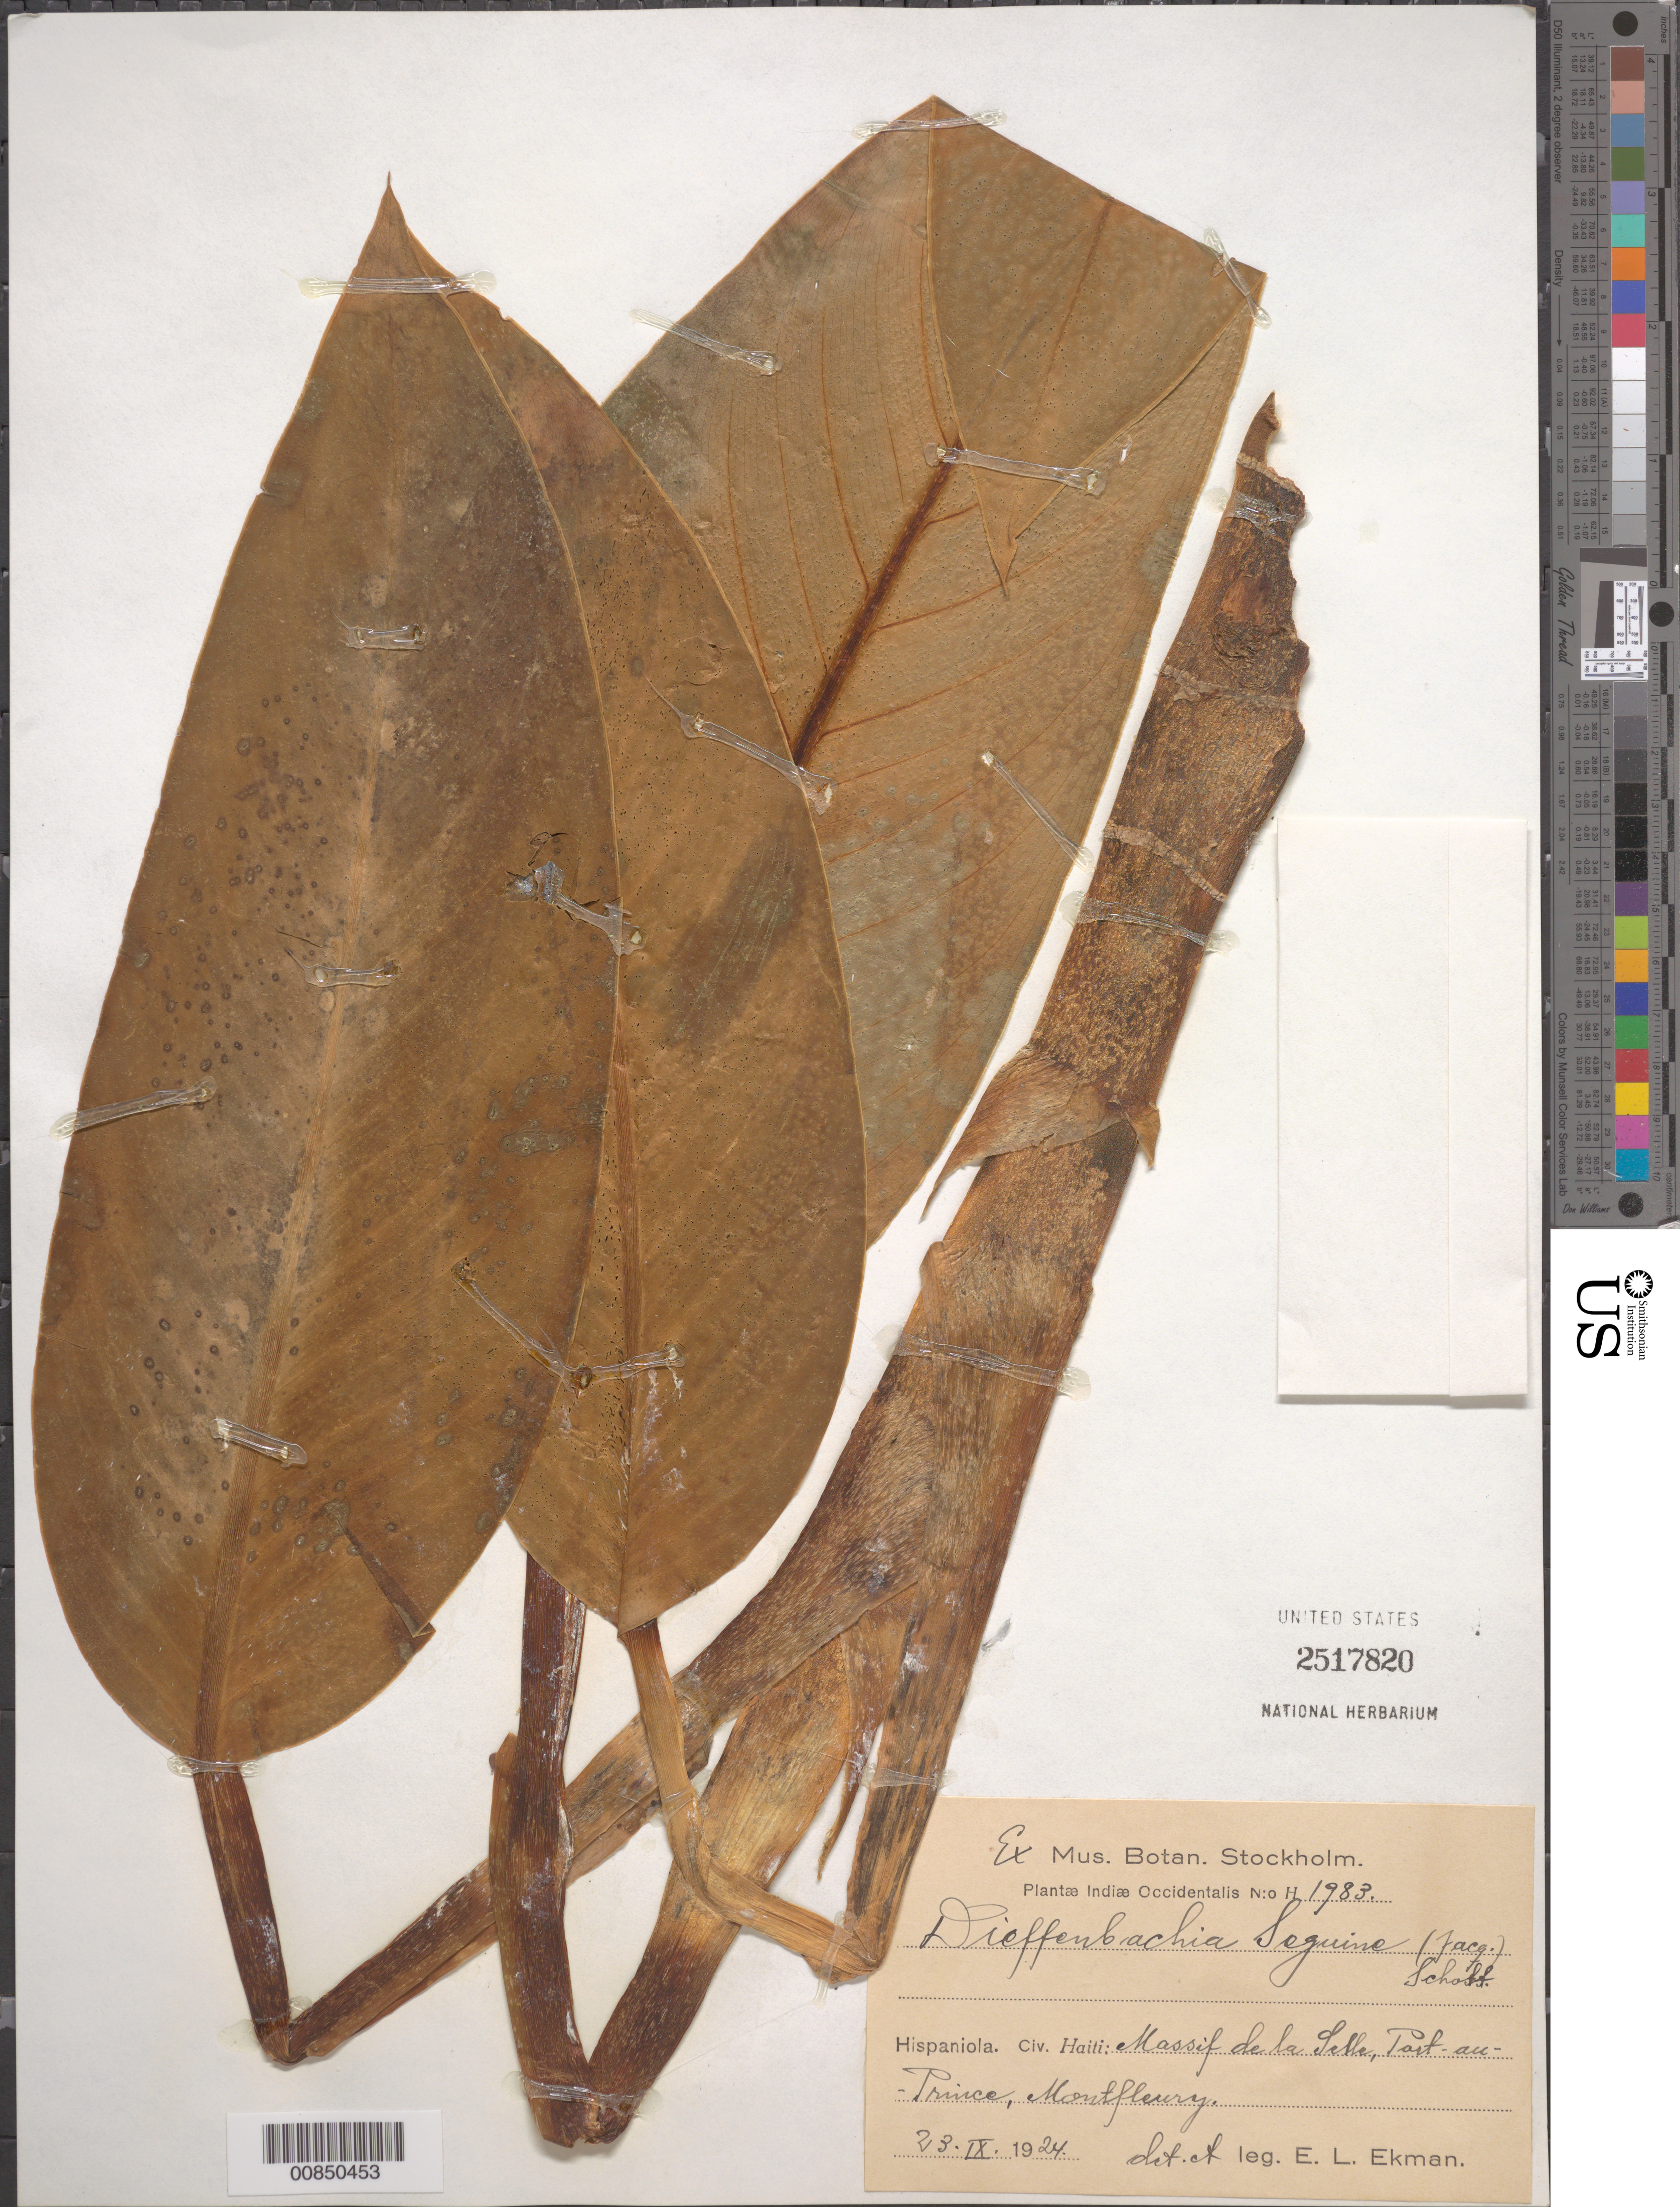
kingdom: Plantae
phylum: Tracheophyta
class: Liliopsida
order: Alismatales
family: Araceae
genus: Dieffenbachia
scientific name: Dieffenbachia seguine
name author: (Jacq.) Schott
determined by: Ekman, E. L.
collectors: E. L. Ekman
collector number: H 1983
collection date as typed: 23 Sep 1924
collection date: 1924-09-23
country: Haiti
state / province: Ouest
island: Hispaniola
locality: Massif de la Selle, Port au Prince, Montfleury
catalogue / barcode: US 2517820